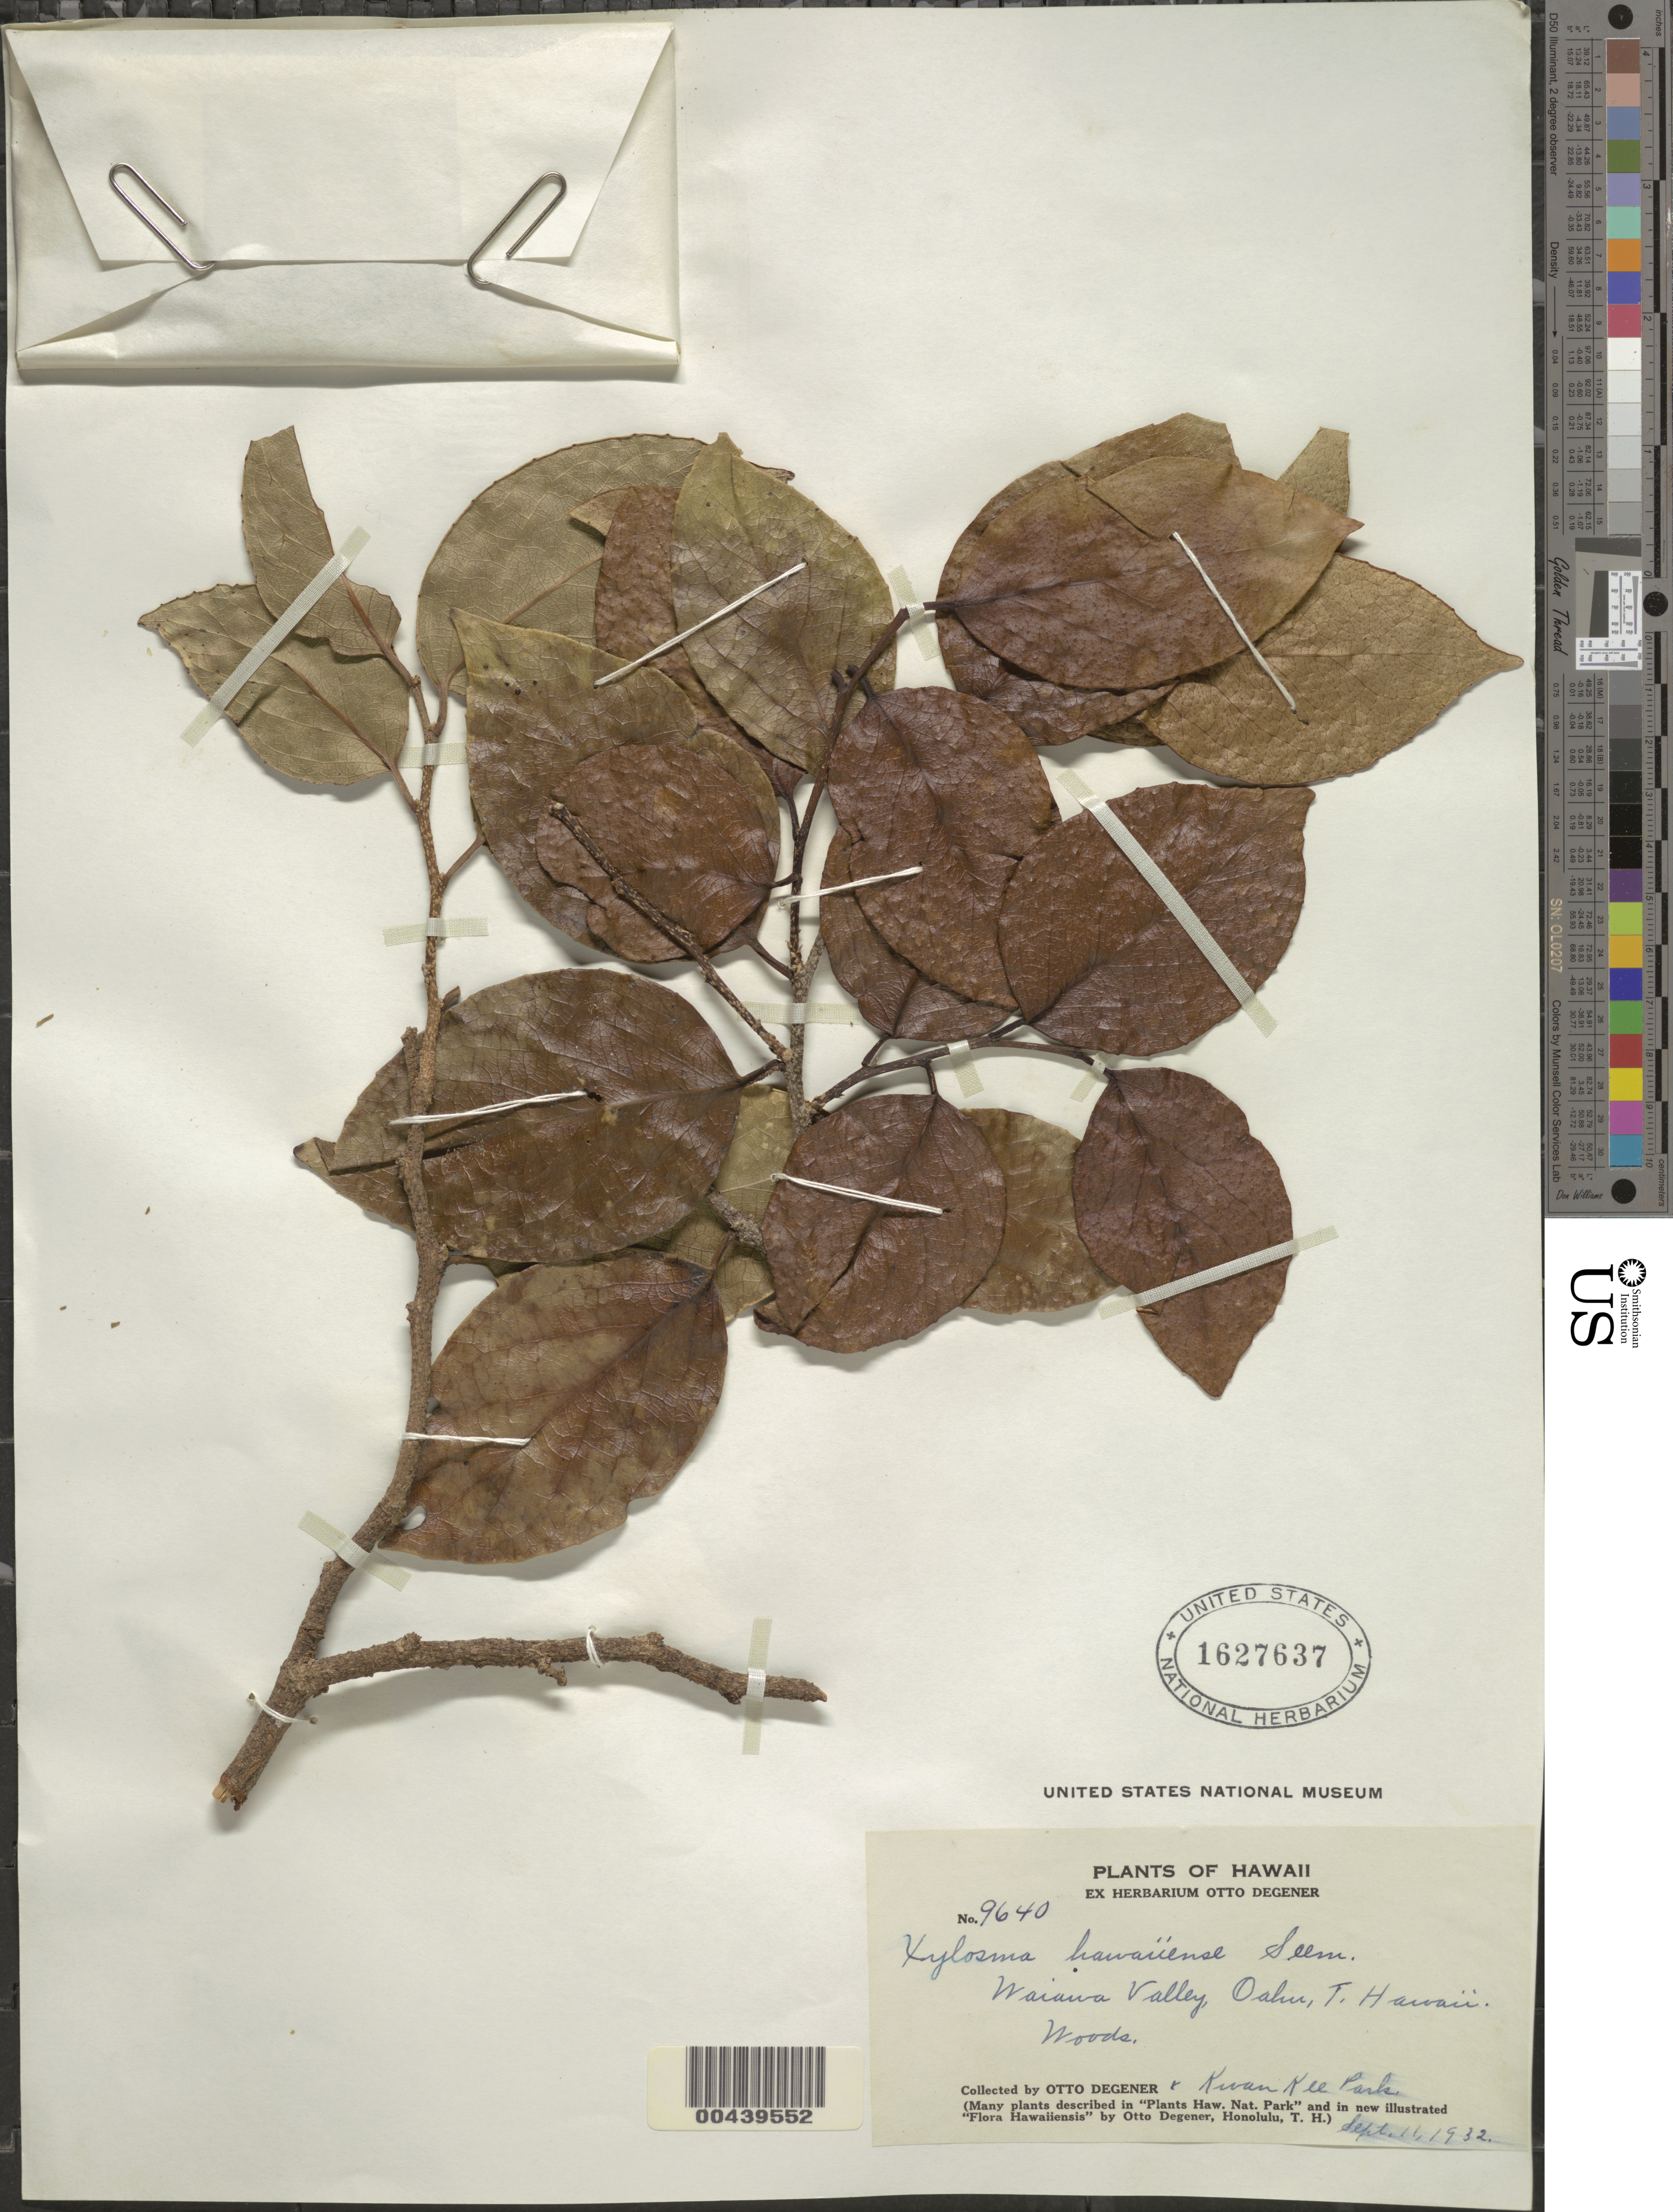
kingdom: Plantae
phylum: Tracheophyta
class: Magnoliopsida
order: Malpighiales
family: Salicaceae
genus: Xylosma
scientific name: Xylosma hawaiensis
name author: Seem.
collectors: O. Degener & K. Park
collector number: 9640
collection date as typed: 11 Sep 1932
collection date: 1932-09-11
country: United States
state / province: Hawaii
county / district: Honolulu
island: Oahu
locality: Waiawa Valley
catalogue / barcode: US 1627637